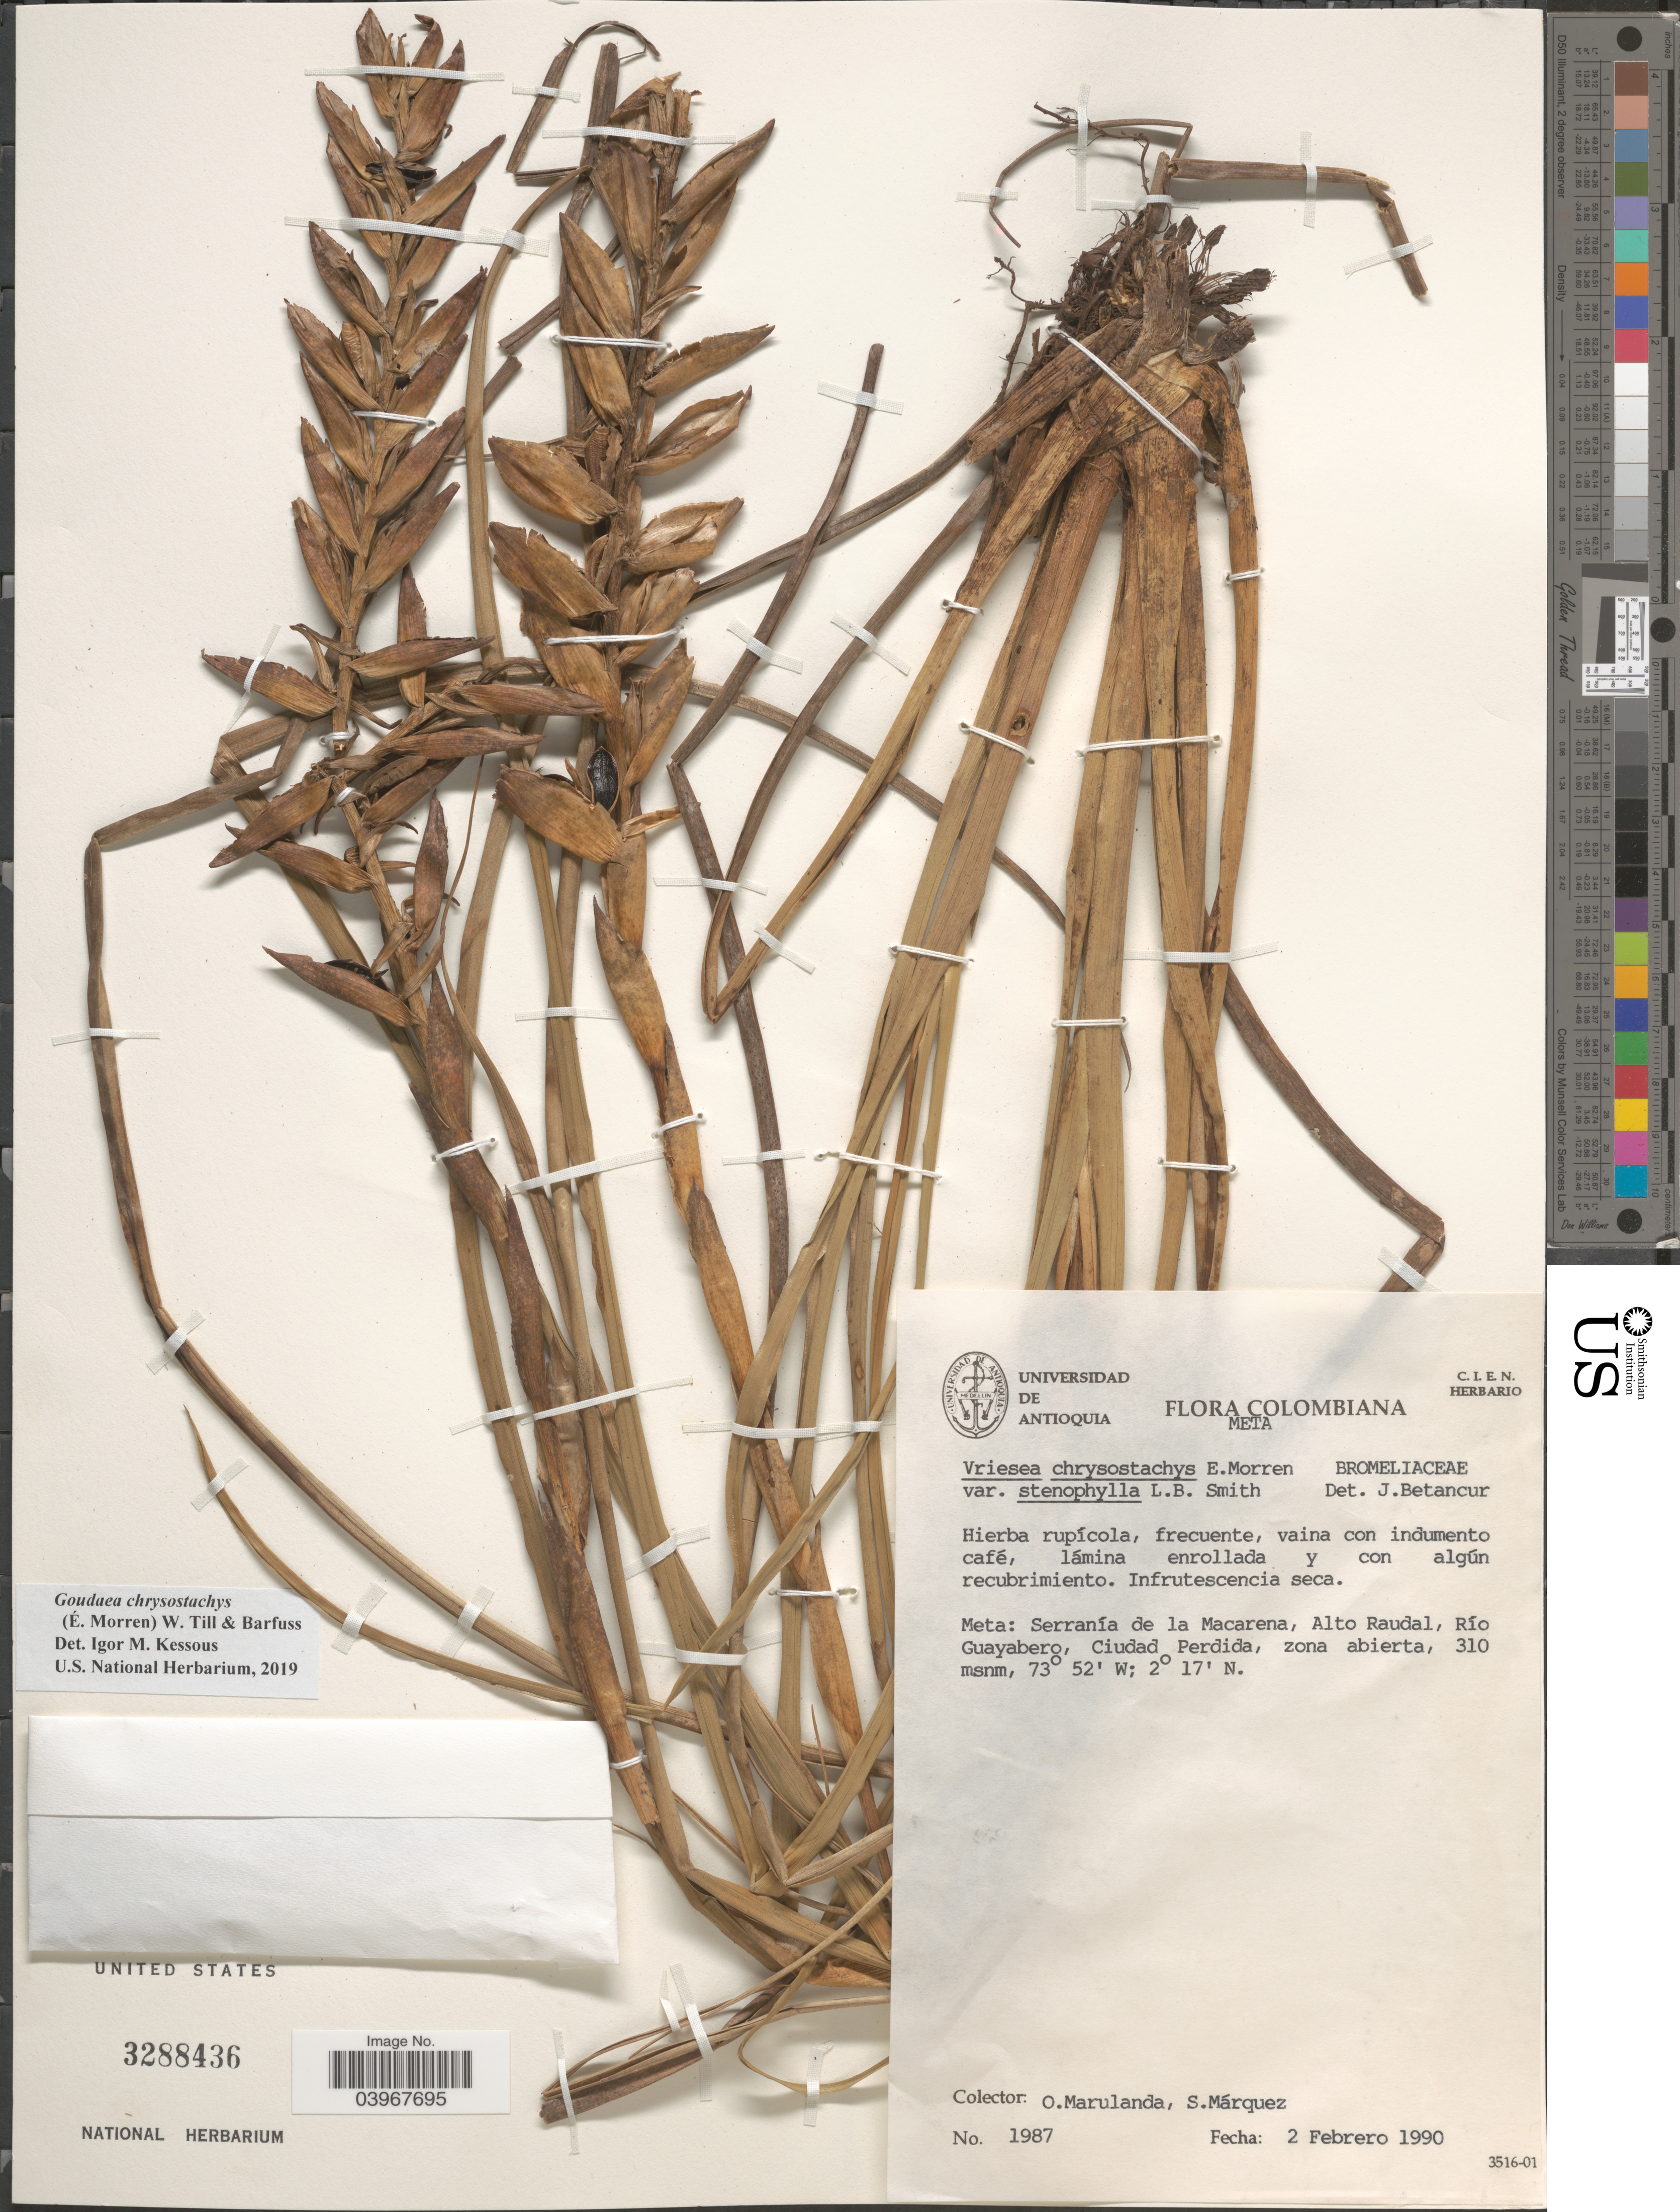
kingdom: Plantae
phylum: Tracheophyta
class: Liliopsida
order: Poales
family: Bromeliaceae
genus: Goudaea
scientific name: Goudaea chrysostachys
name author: (É. Morren) W. Till & Barfuss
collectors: O. Marulanda & S. Márquez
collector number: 1987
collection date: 1990-02-02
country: Colombia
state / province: Meta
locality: Serranía de la Macarena, Alto Raudal, Río Guayabero, Ciudad Perdida, zona abierta.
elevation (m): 310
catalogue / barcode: US 3288436